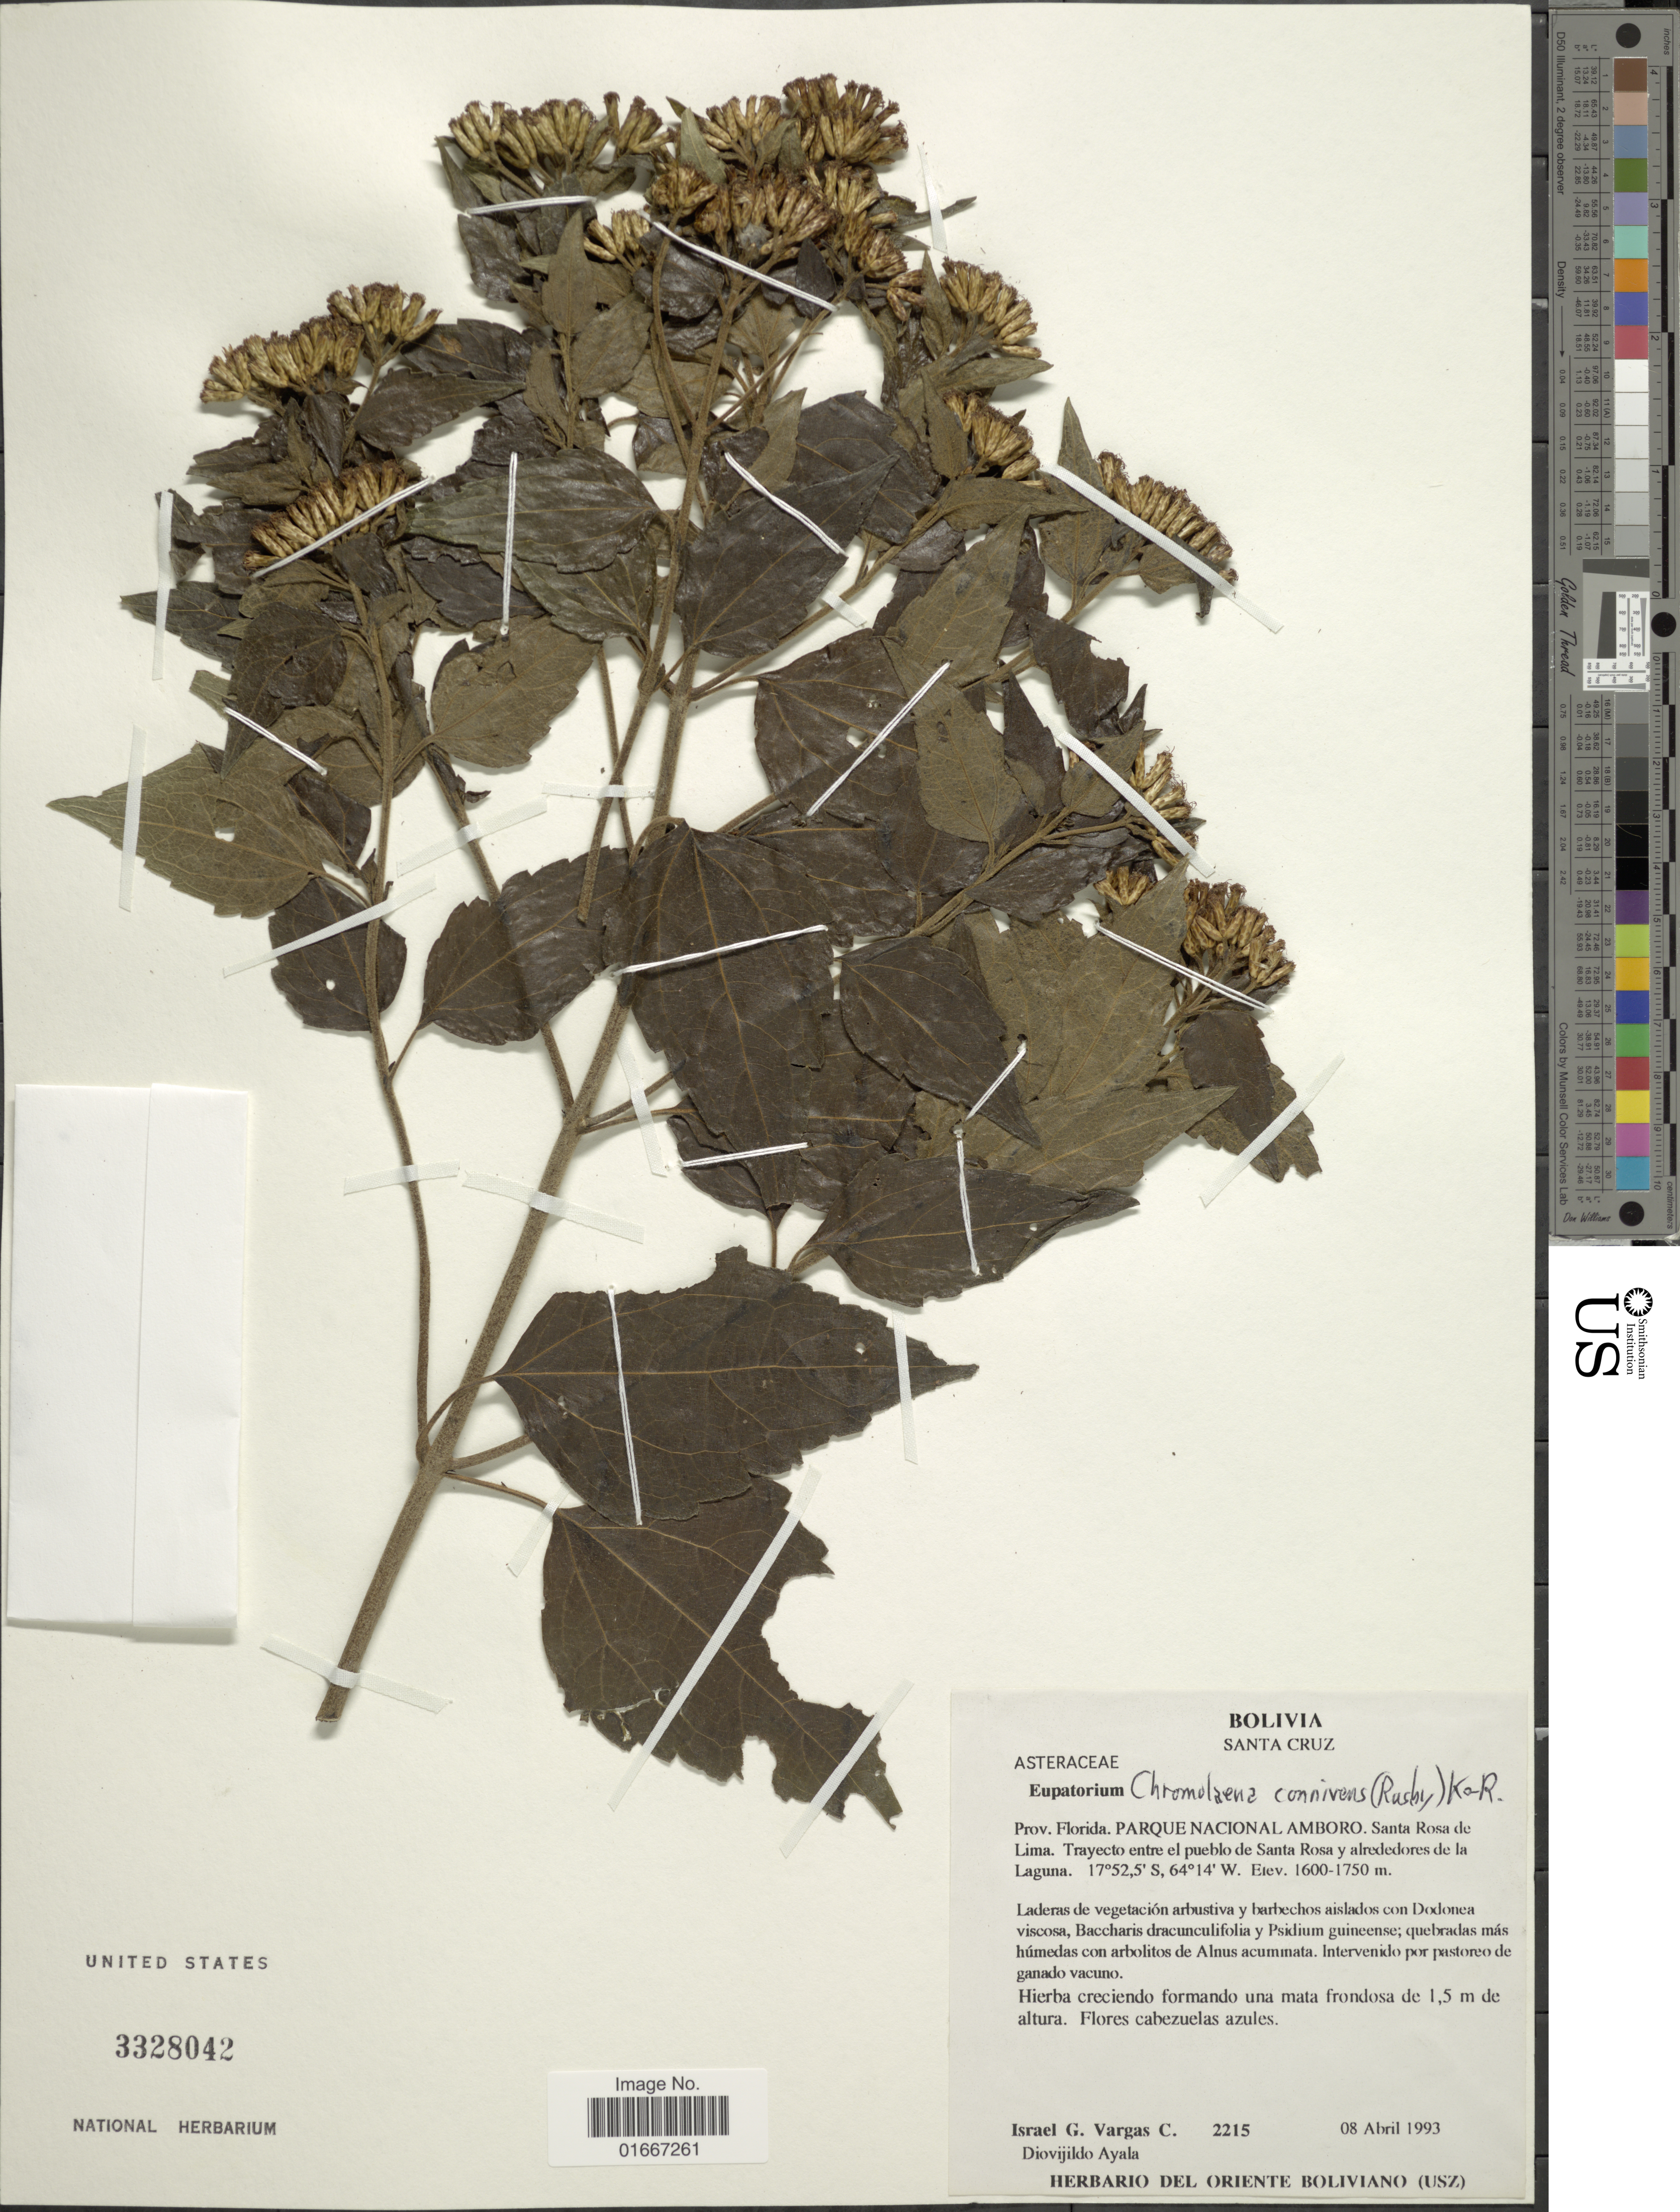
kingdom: Plantae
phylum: Tracheophyta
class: Magnoliopsida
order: Asterales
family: Asteraceae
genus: Chromolaena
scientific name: Chromolaena connivens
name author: (Rusby) R.M. King & H. Rob.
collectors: I. G. Vargas C. & D. Ayala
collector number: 2215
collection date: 1993-04-08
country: Bolivia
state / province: Santa Cruz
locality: Prov. Florida. Parque Nacional Amboro. Santa Rosa de Lima. Trayecto entre en el pueblo de Santa Rosa y alrededores de la Laguna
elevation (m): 1600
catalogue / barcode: US 3328042